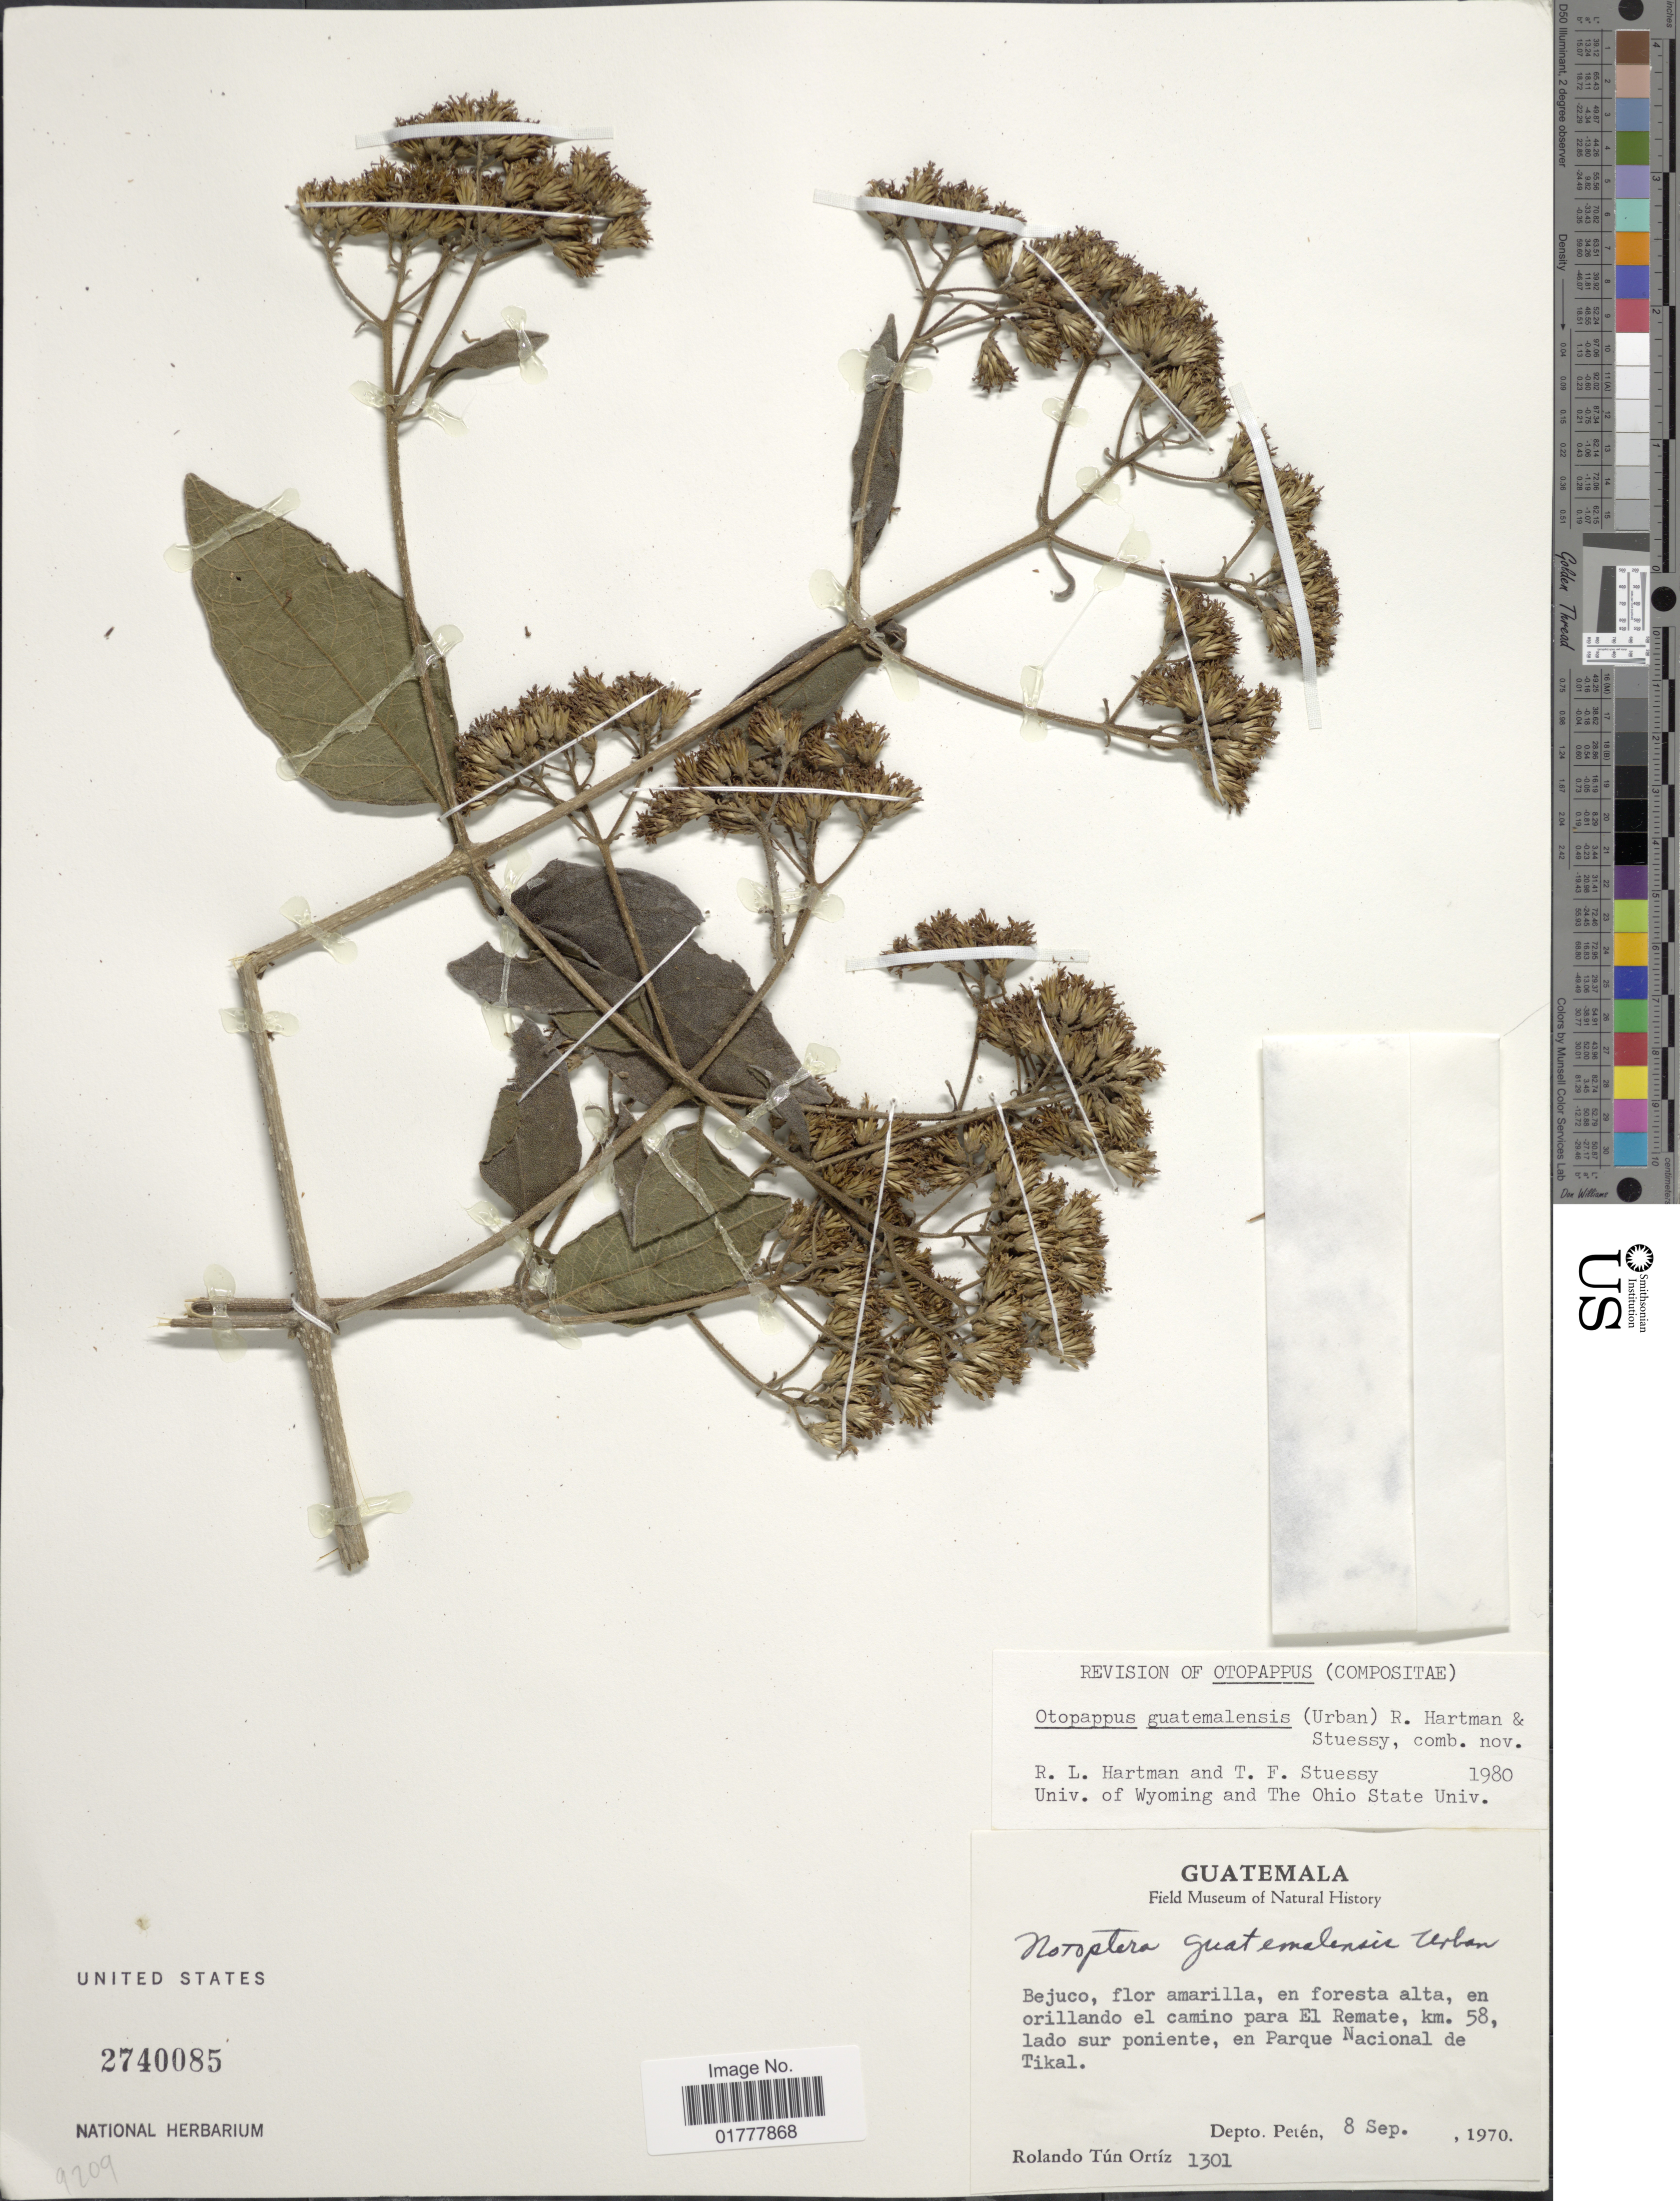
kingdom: Plantae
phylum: Tracheophyta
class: Magnoliopsida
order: Asterales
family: Asteraceae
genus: Otopappus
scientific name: Otopappus guatemalensis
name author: (Urb.) R.L. Hartm. & Steussy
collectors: R. T. Ortíz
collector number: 1301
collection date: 1970-09-08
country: Guatemala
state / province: El Petén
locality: Bejuco, flor amarilla, en foresta alta, en orillando el camino para El Remate, km. 58, lado sur poniente, en Parque Nacional de Tikal, Depto. Peten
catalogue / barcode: US 2740085